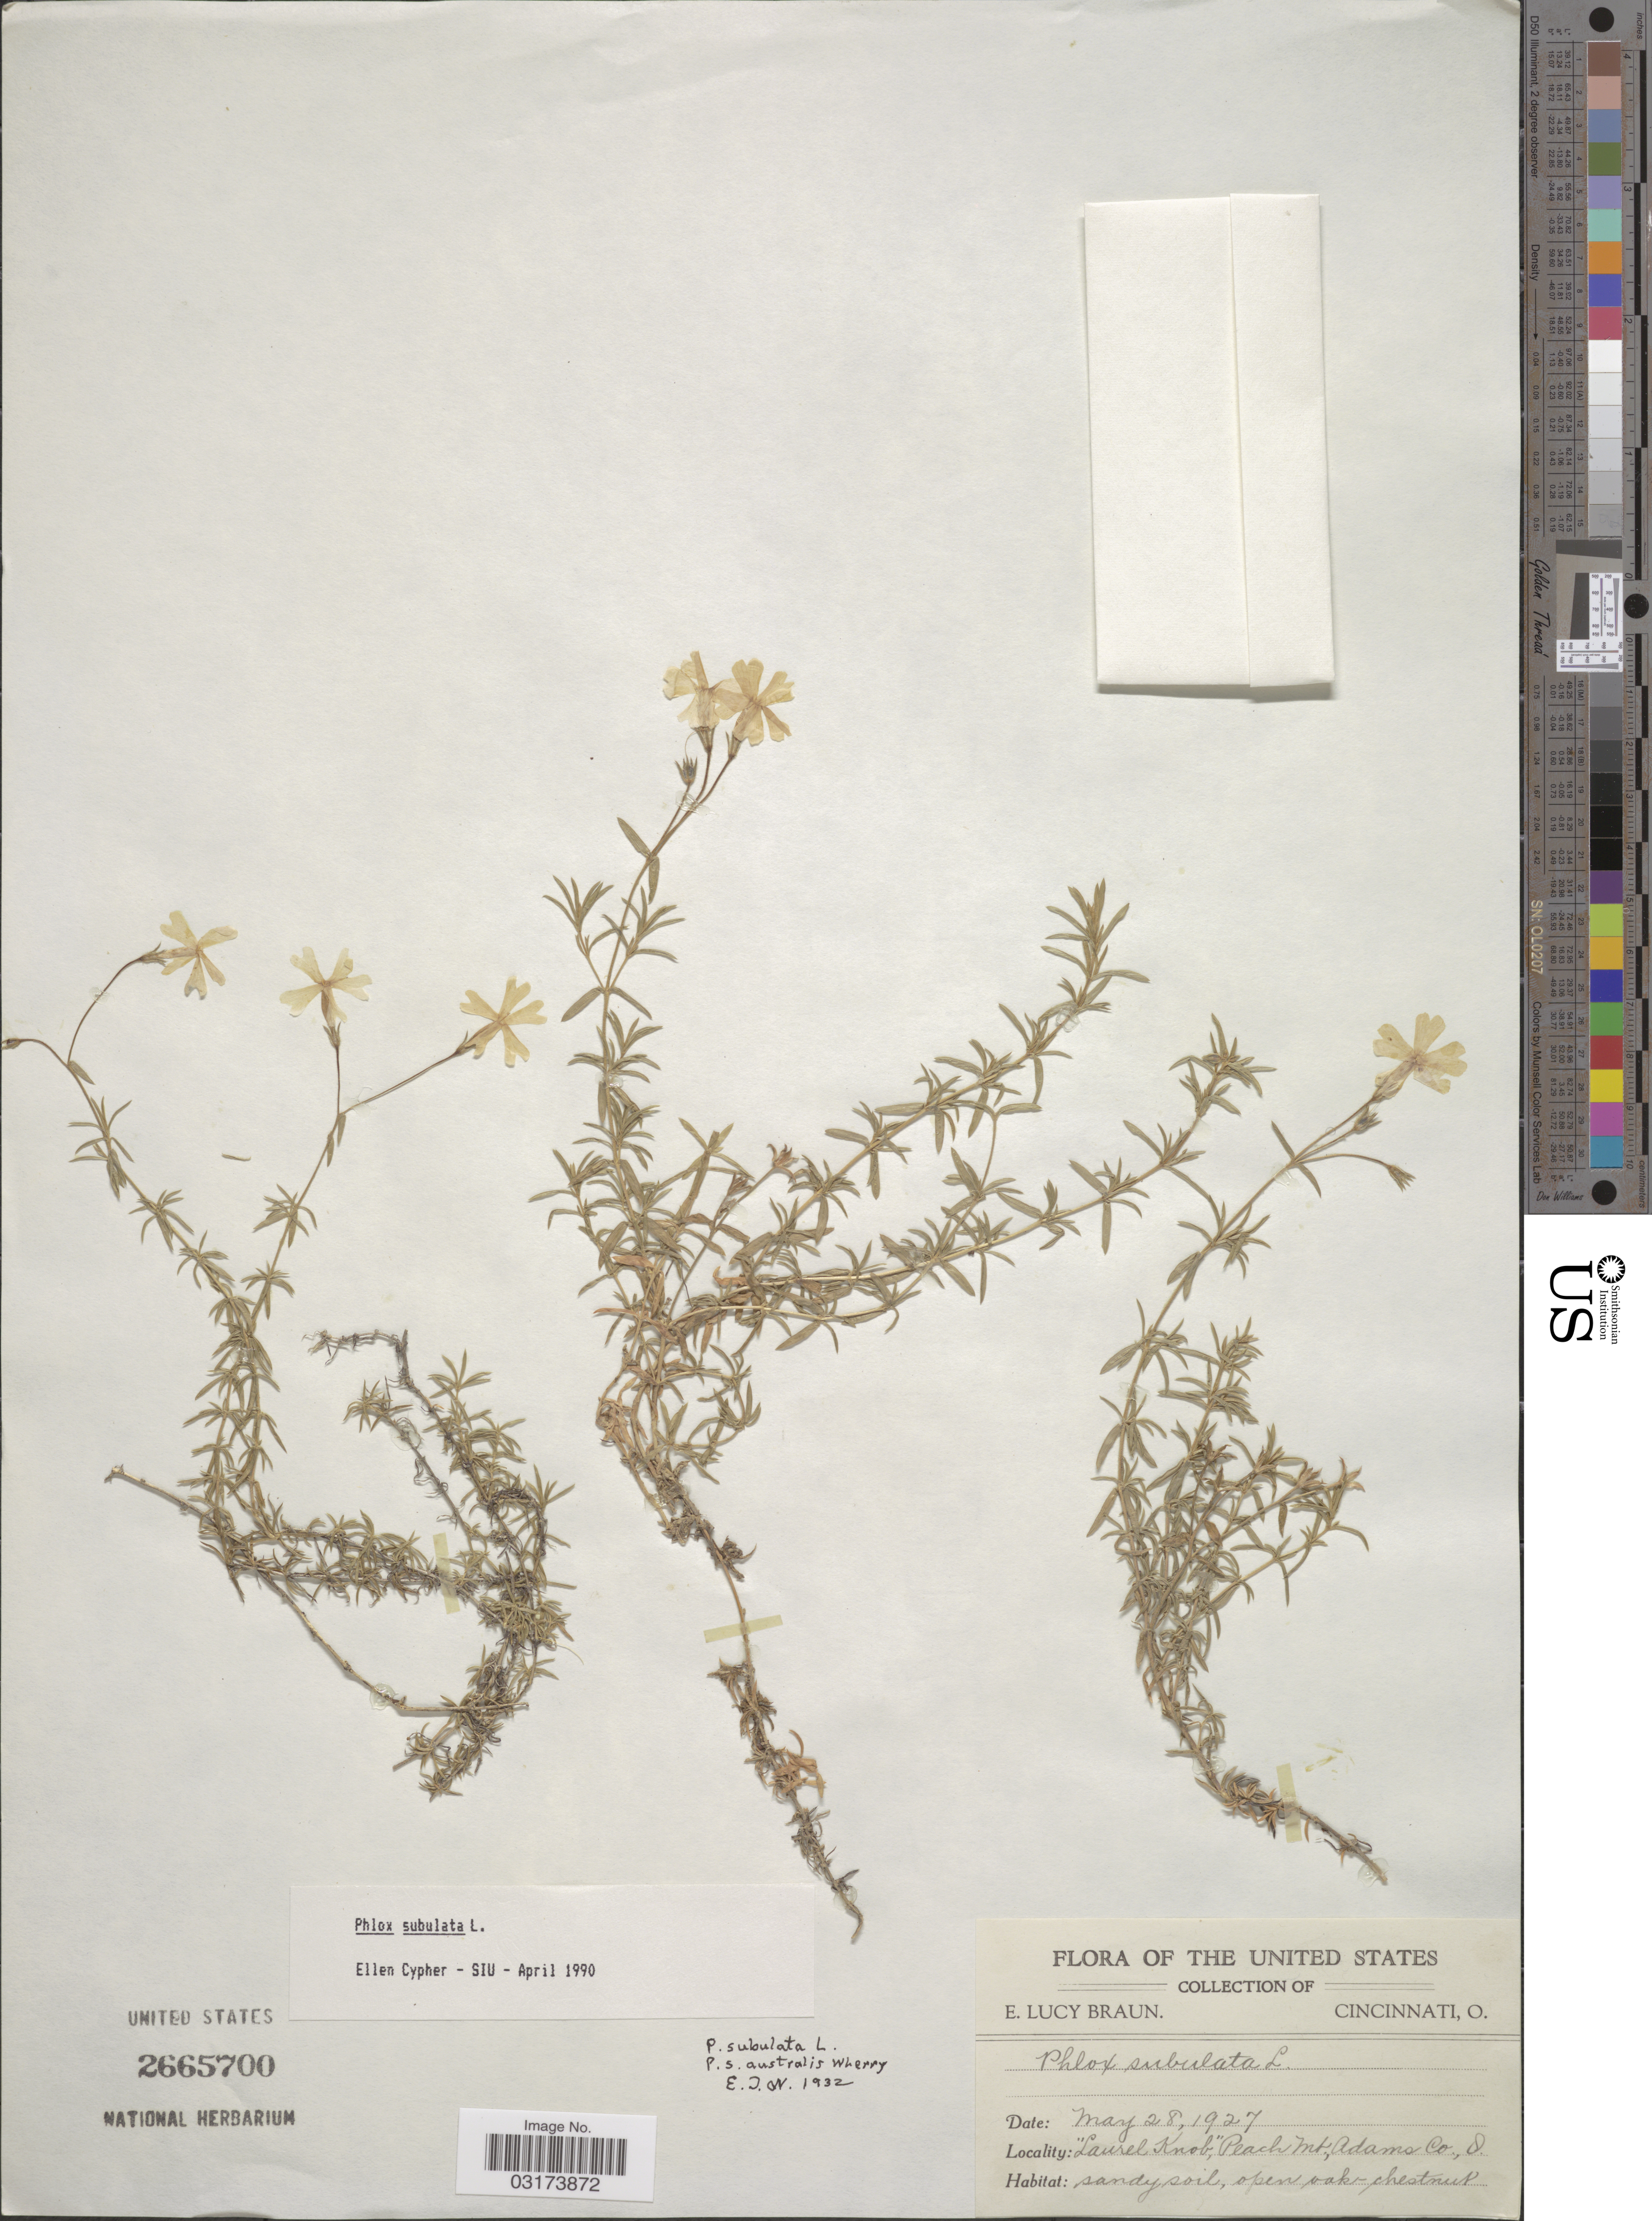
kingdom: Plantae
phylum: Tracheophyta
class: Magnoliopsida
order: Ericales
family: Polemoniaceae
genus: Phlox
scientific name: Phlox subulata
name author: L.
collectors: E. L. Braun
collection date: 1927-05-28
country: United States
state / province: Ohio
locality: Laurel Knob,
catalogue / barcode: US 2665700